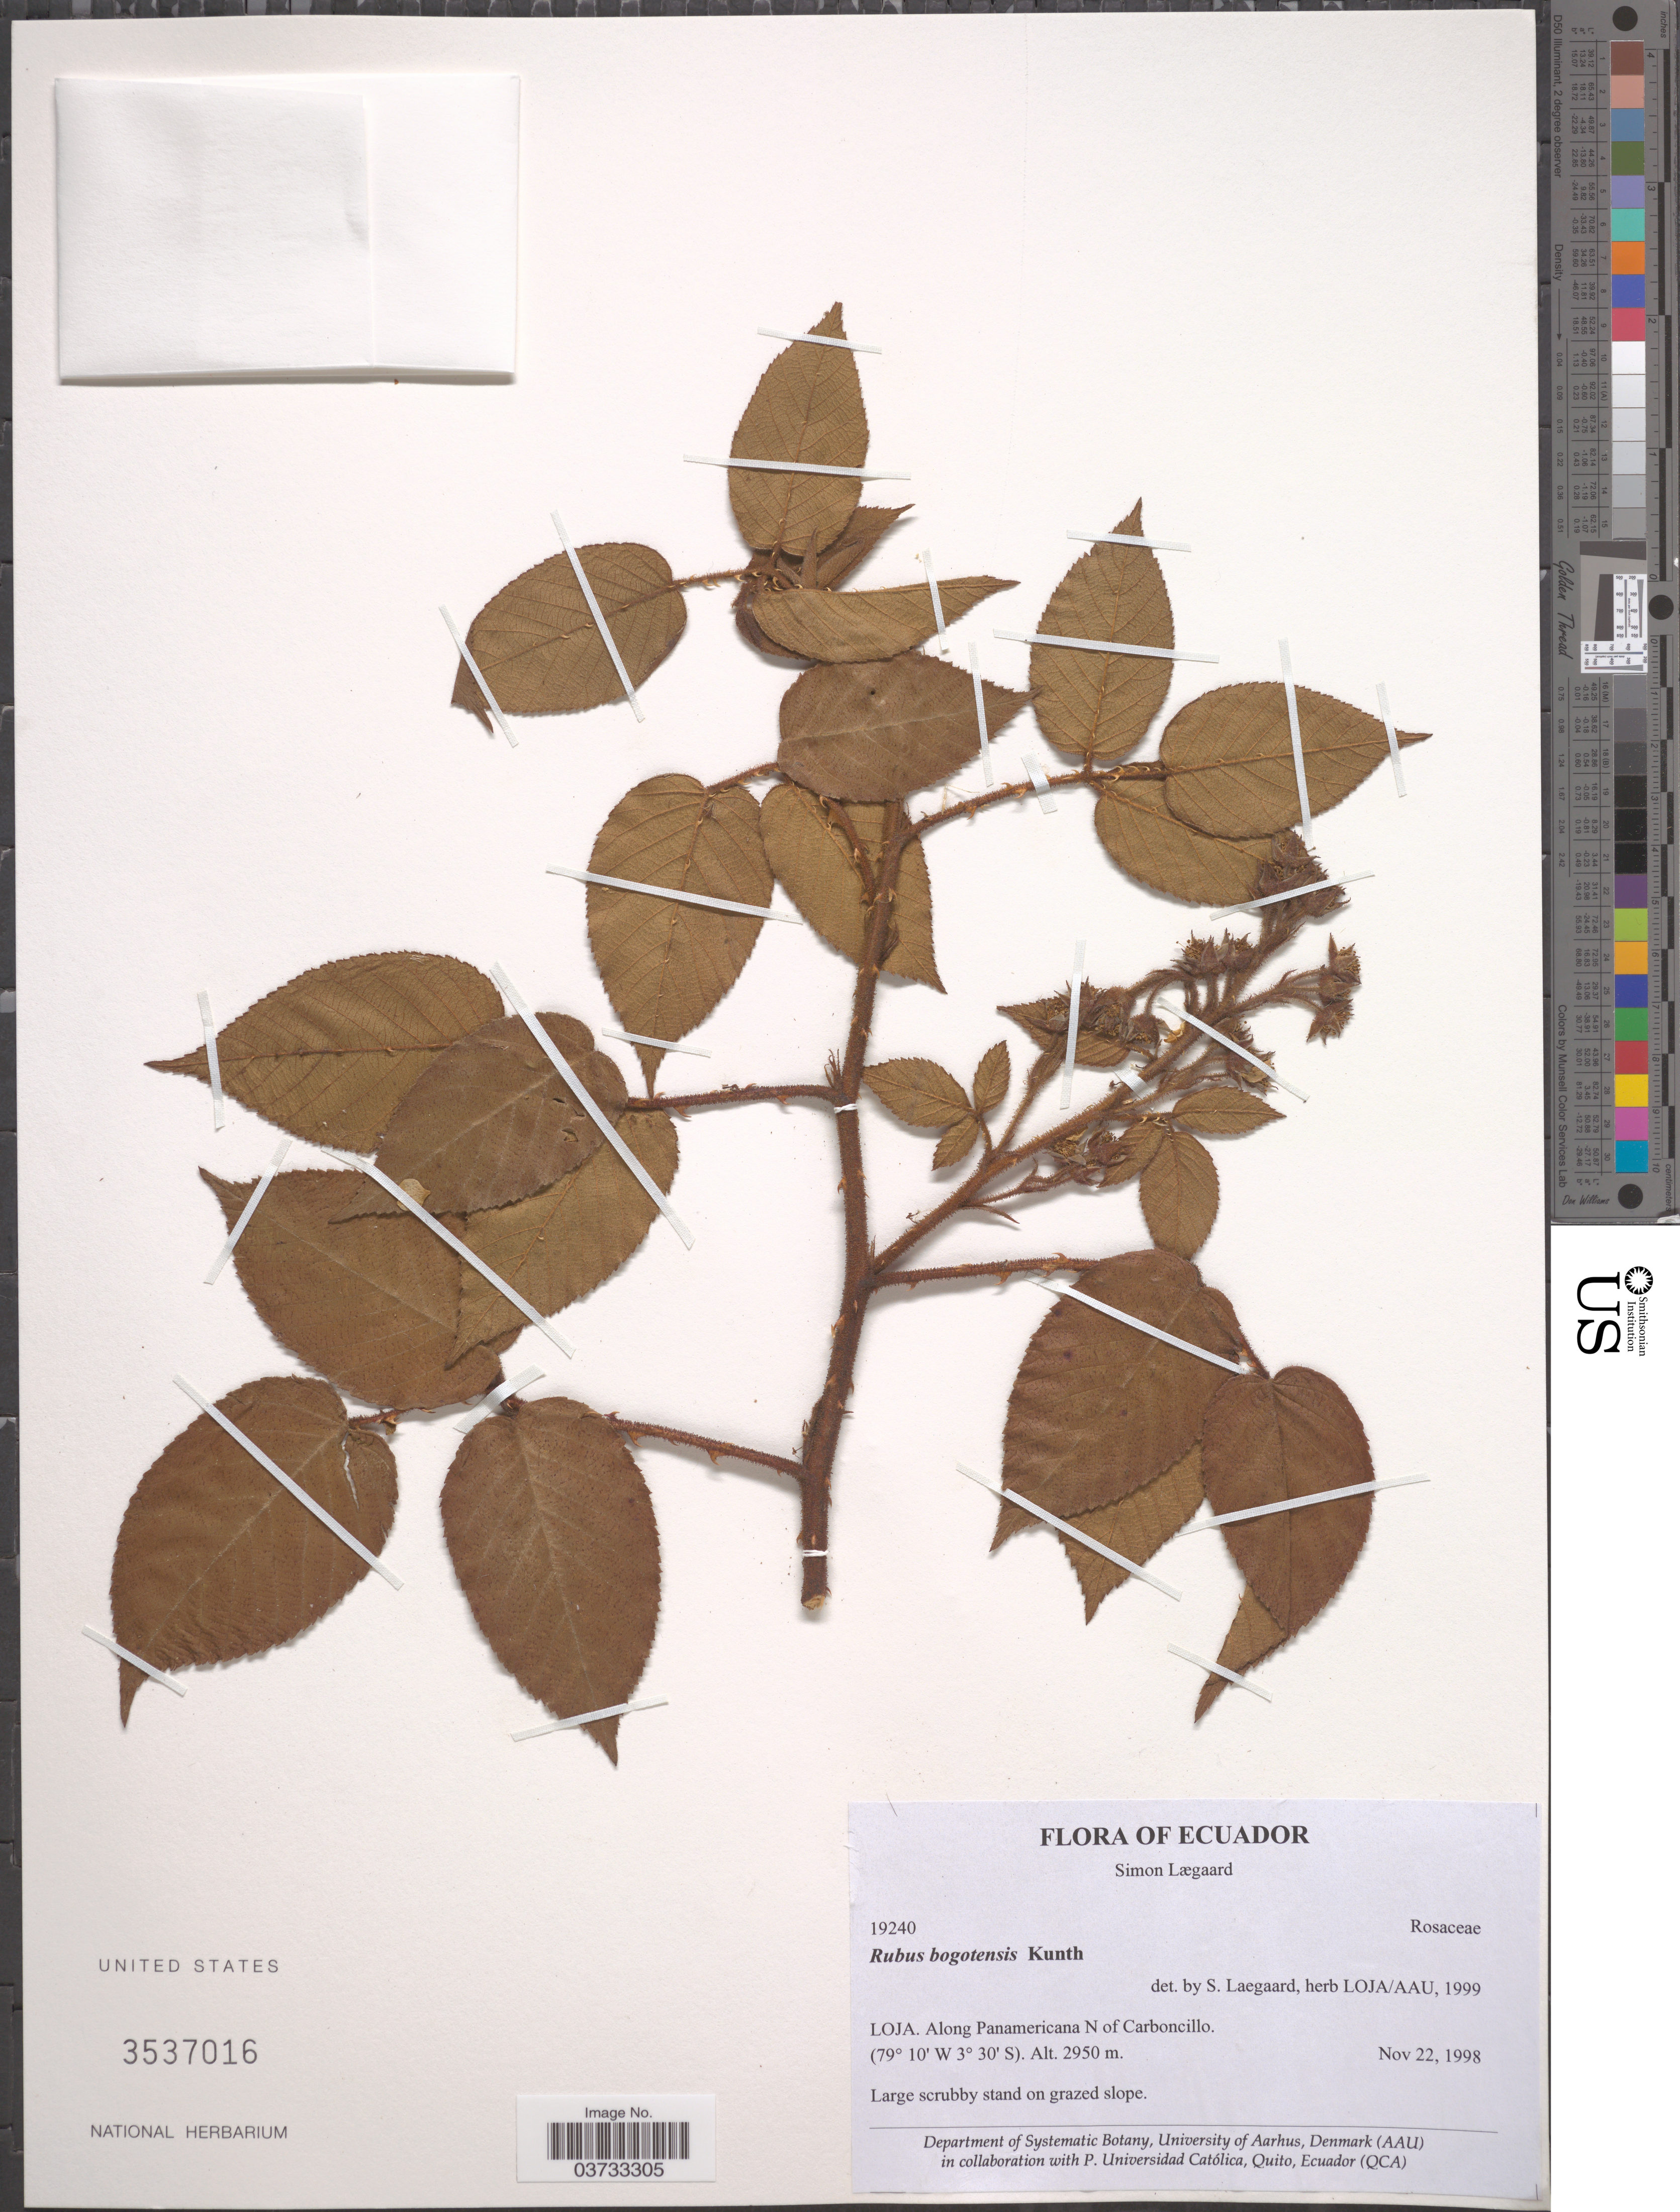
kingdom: Plantae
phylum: Tracheophyta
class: Magnoliopsida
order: Rosales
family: Rosaceae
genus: Rubus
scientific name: Rubus bogotensis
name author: Kunth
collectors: S. Lægaard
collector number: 19240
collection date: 1998-11-22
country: Ecuador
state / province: Loja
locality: Along Panamericana N of Carboncillo.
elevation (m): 2950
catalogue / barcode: US 3537016